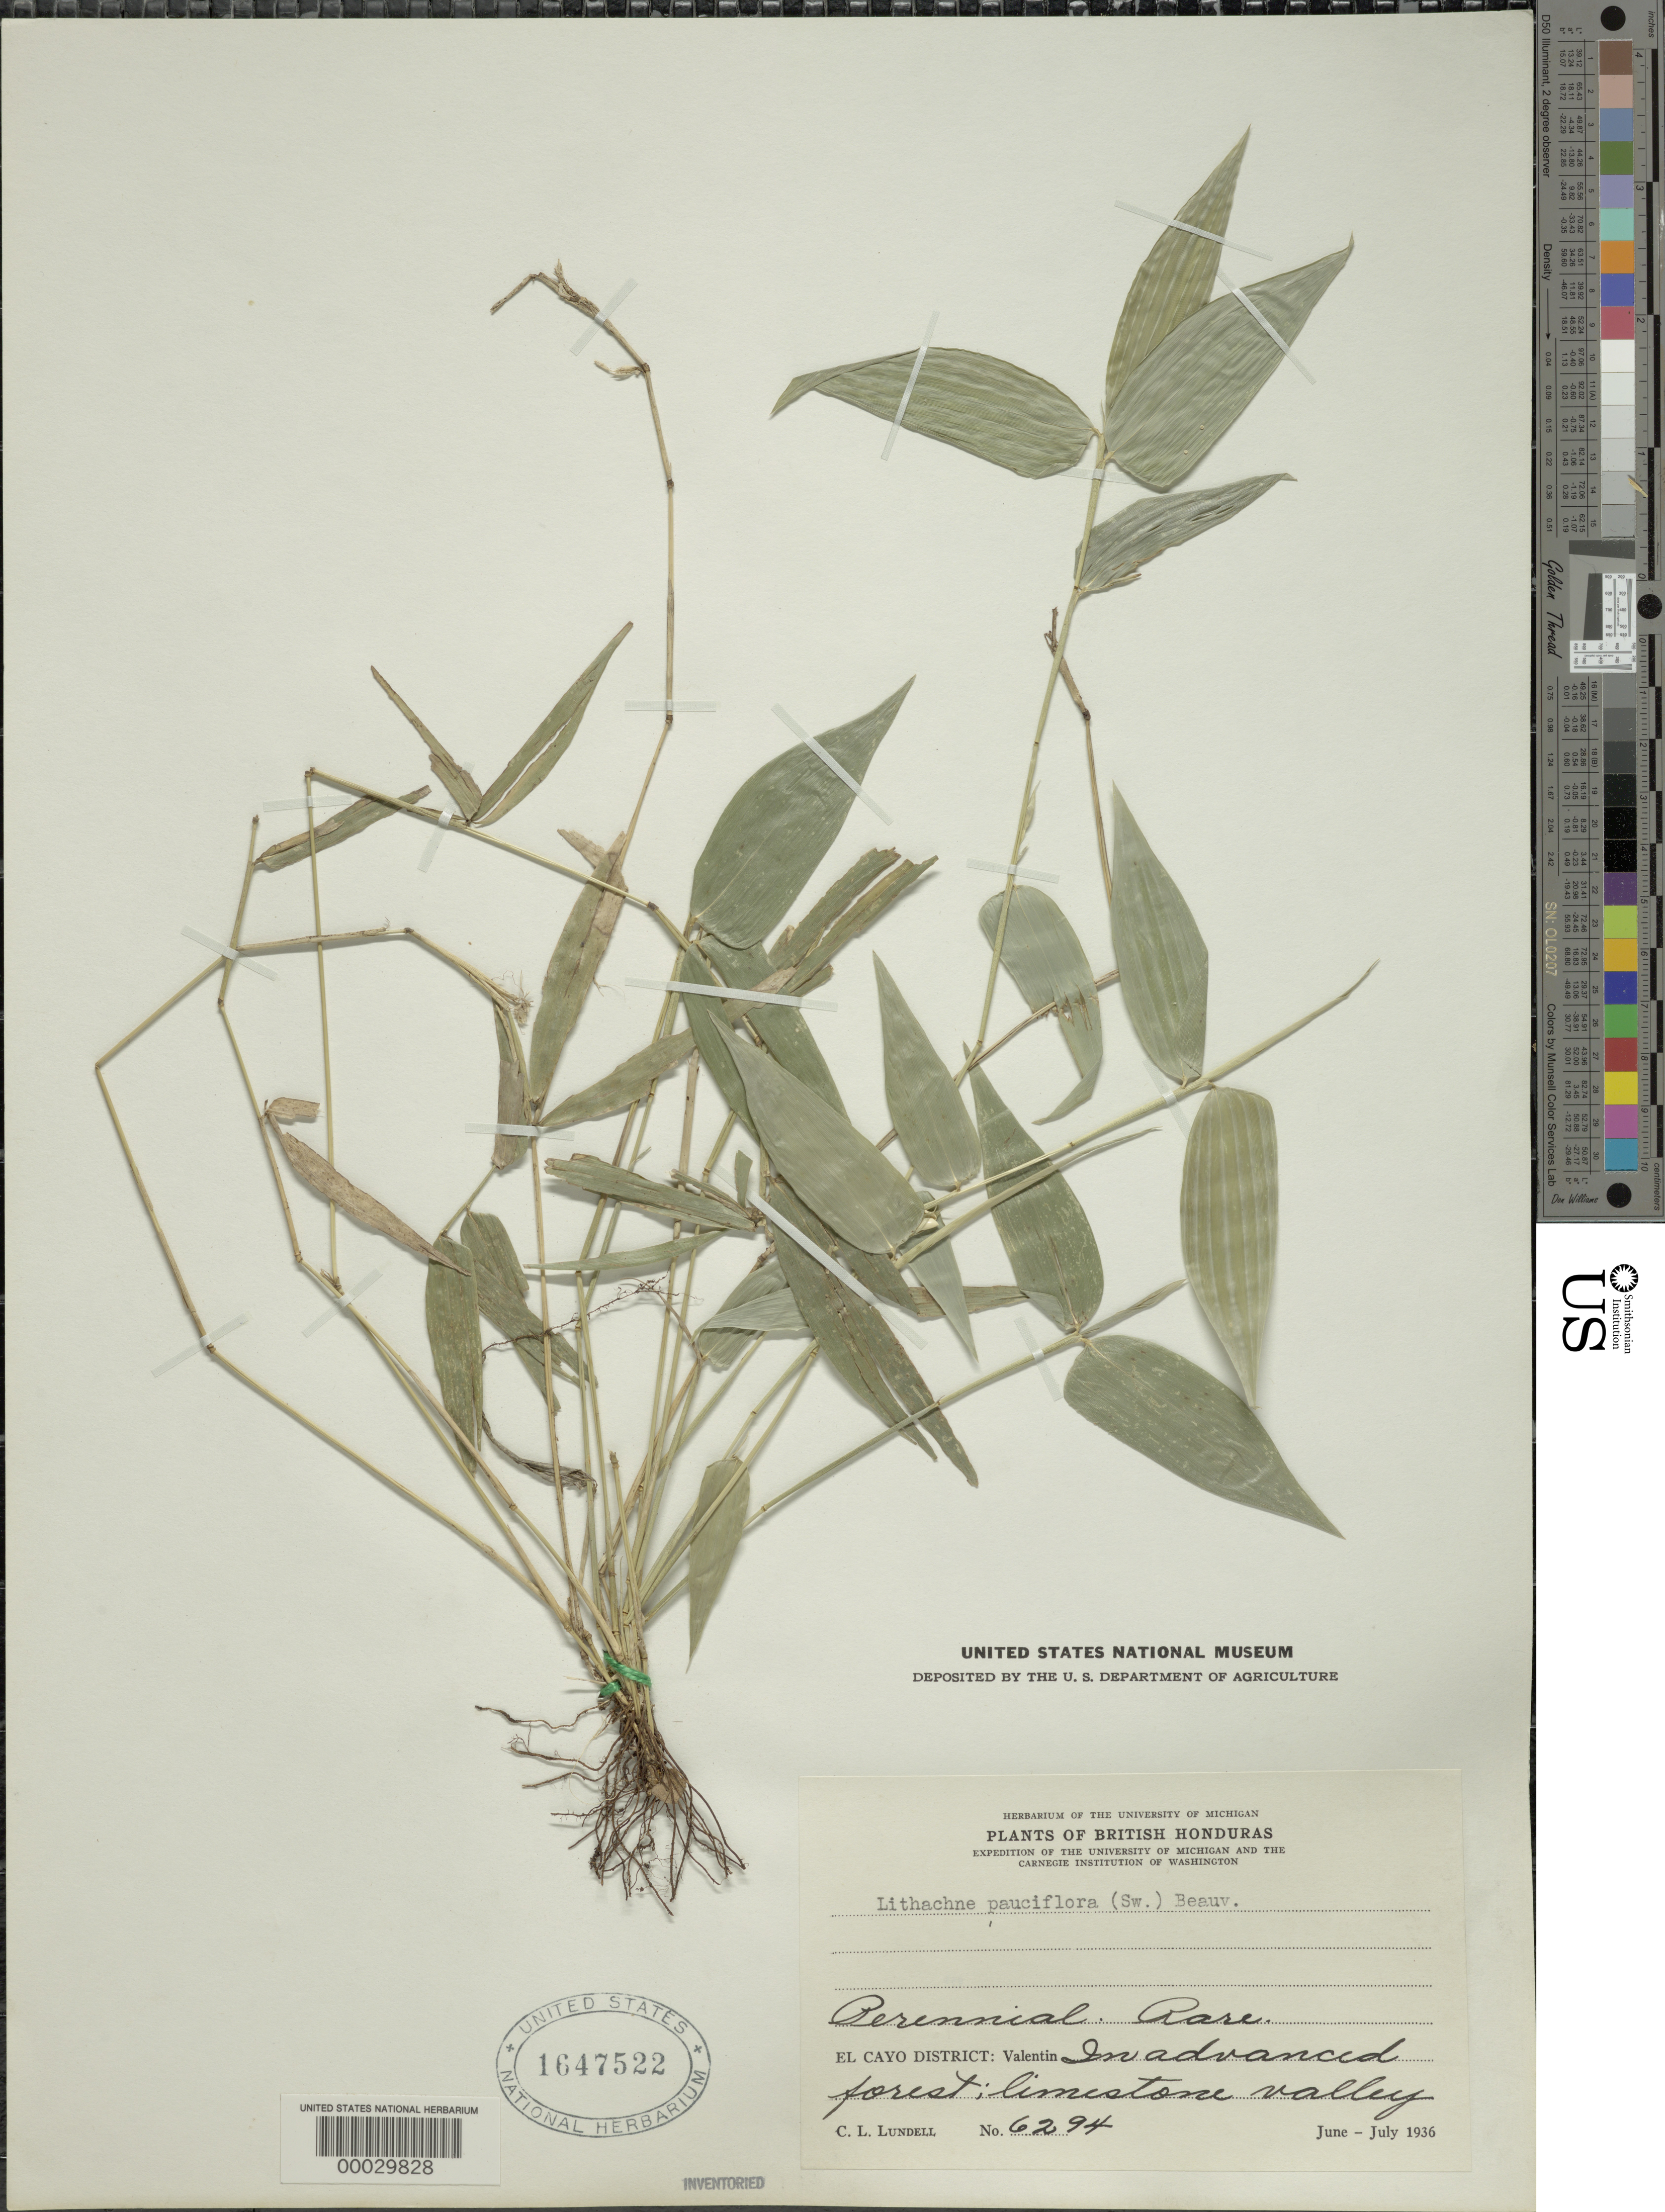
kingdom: Plantae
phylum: Tracheophyta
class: Liliopsida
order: Poales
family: Poaceae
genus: Lithachne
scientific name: Lithachne pauciflora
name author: (Sw.) P. Beauv.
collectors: C. L. Lundell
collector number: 6294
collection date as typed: Jun 1936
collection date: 1936-06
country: Belize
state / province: Cayo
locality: Valentin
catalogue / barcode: US 1647522